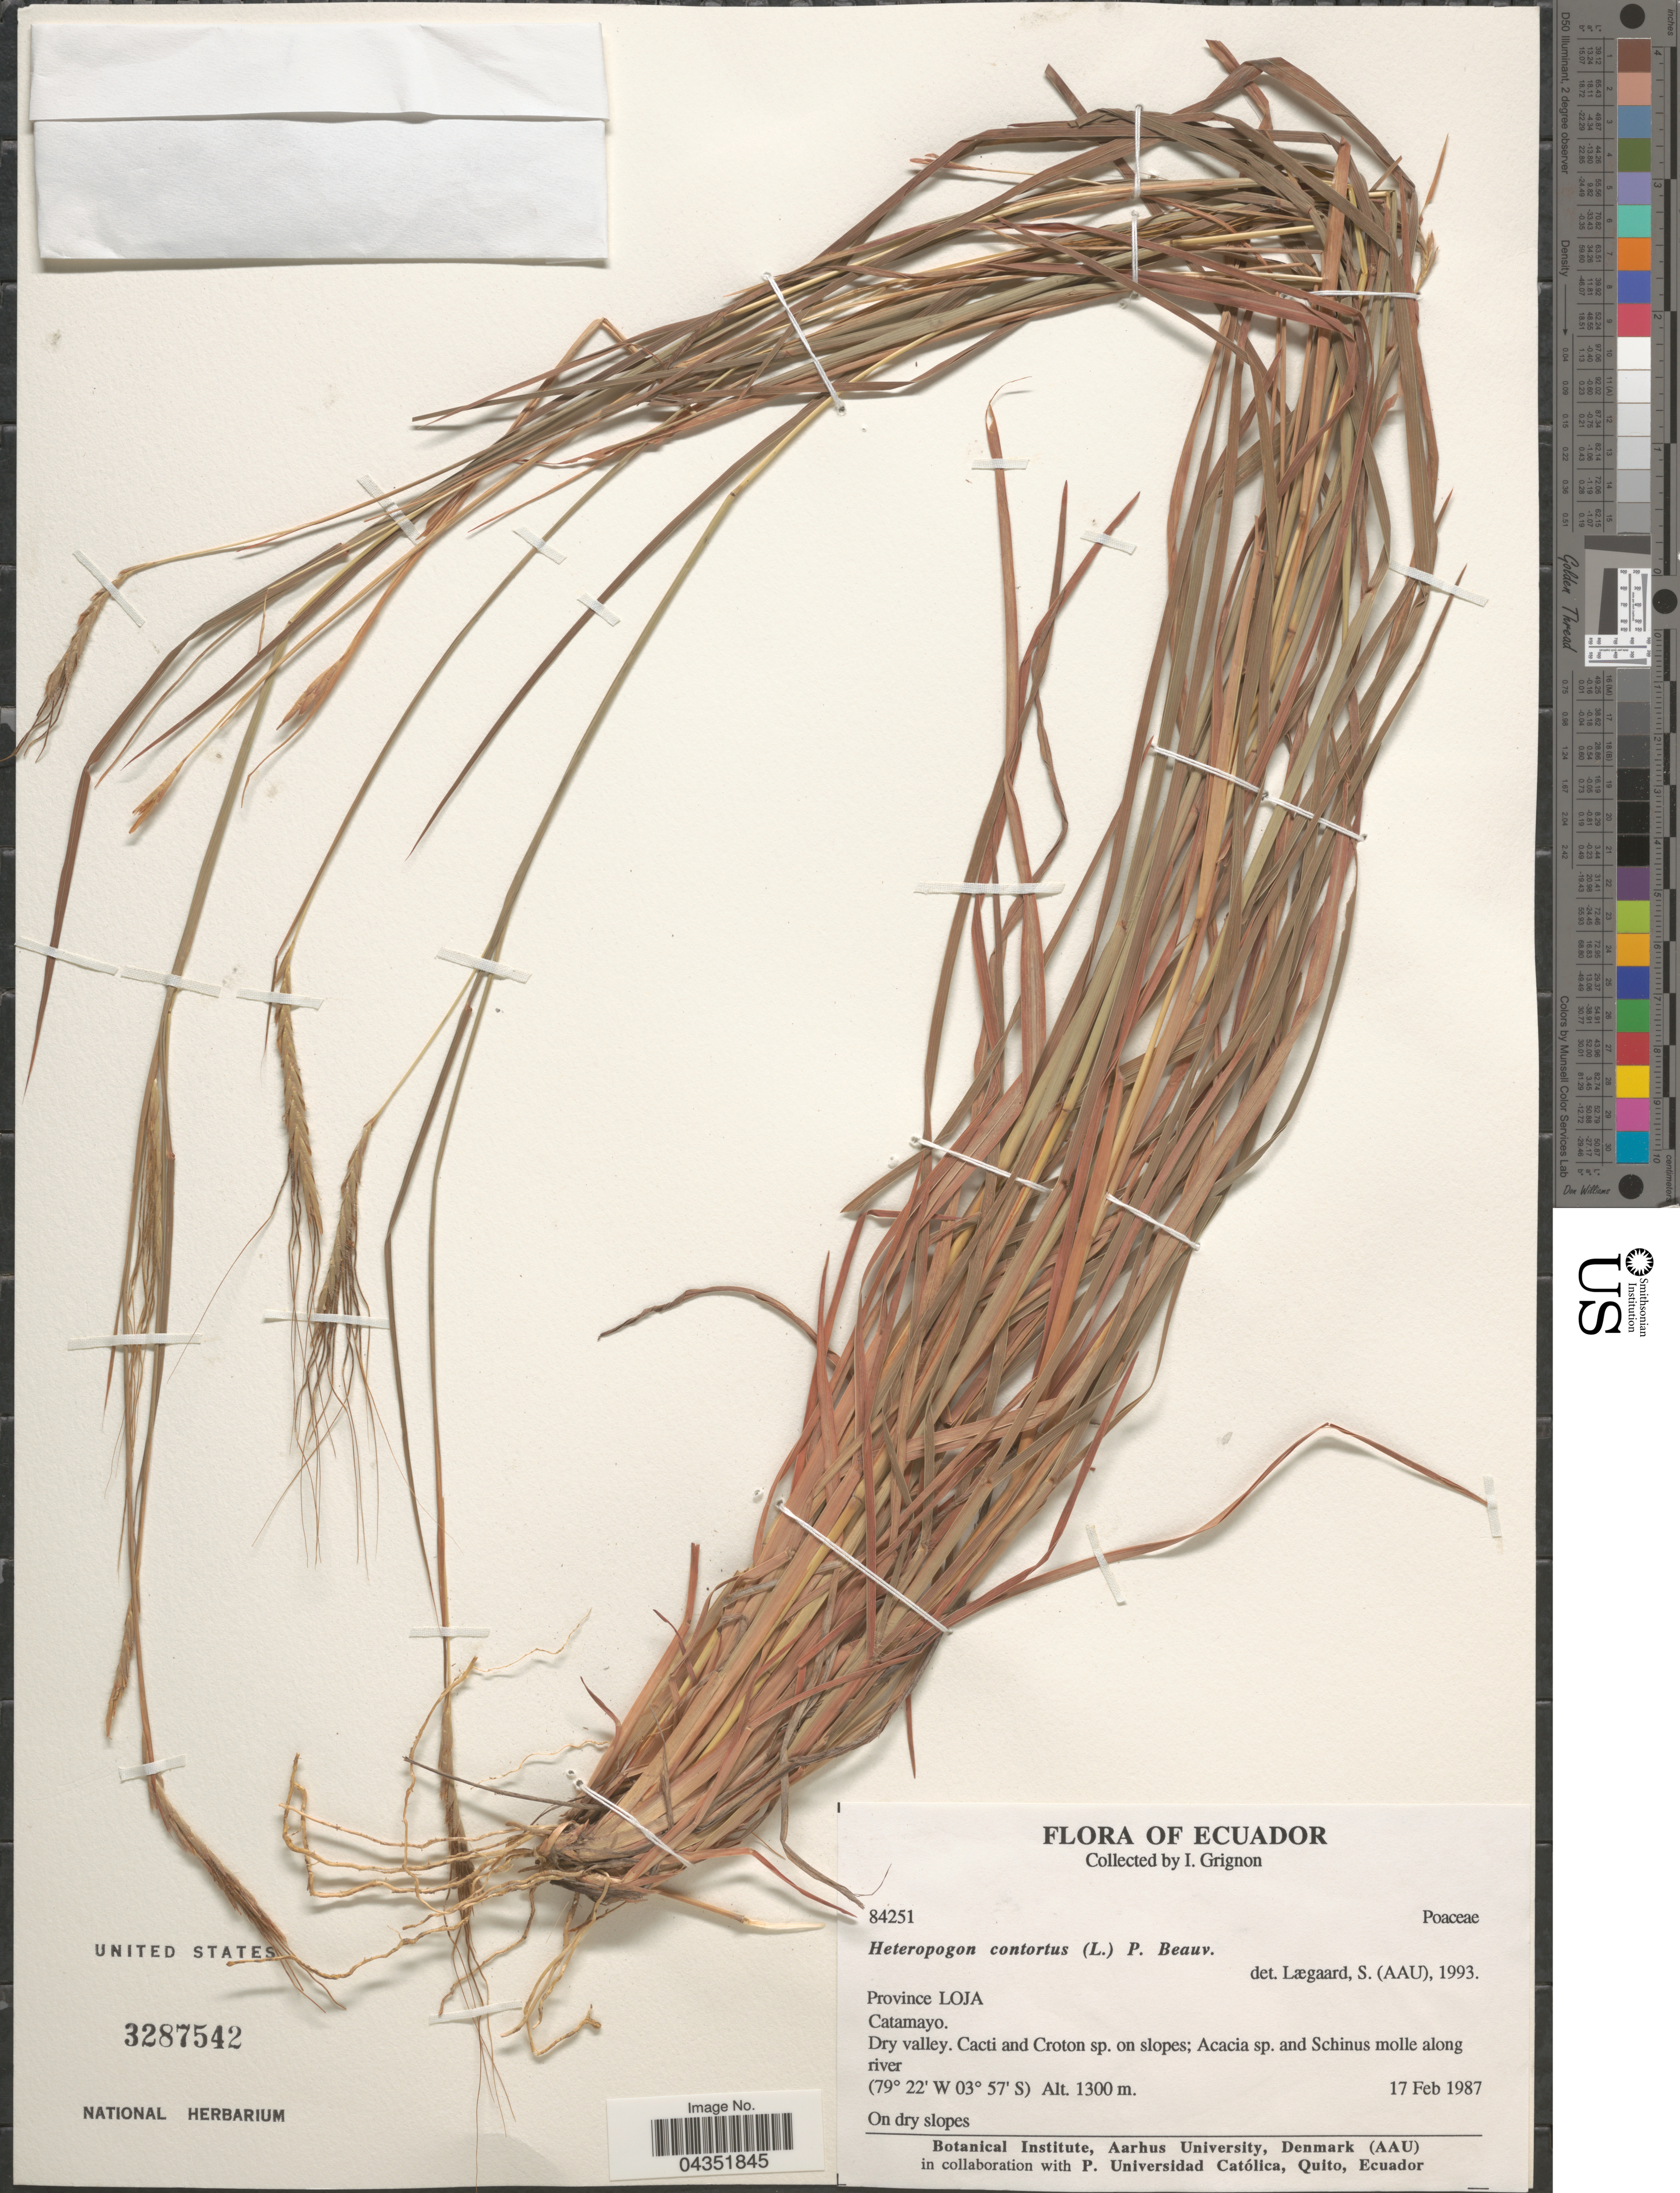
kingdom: Plantae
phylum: Tracheophyta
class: Liliopsida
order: Poales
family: Poaceae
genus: Heteropogon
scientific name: Heteropogon contortus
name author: (L.) P. Beauv. ex Roem. & Schult.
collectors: I. Grignon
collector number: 84251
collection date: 1987-02-17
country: Ecuador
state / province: Loja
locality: Catamayo. Dry valley.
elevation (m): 1300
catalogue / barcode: US 3287542